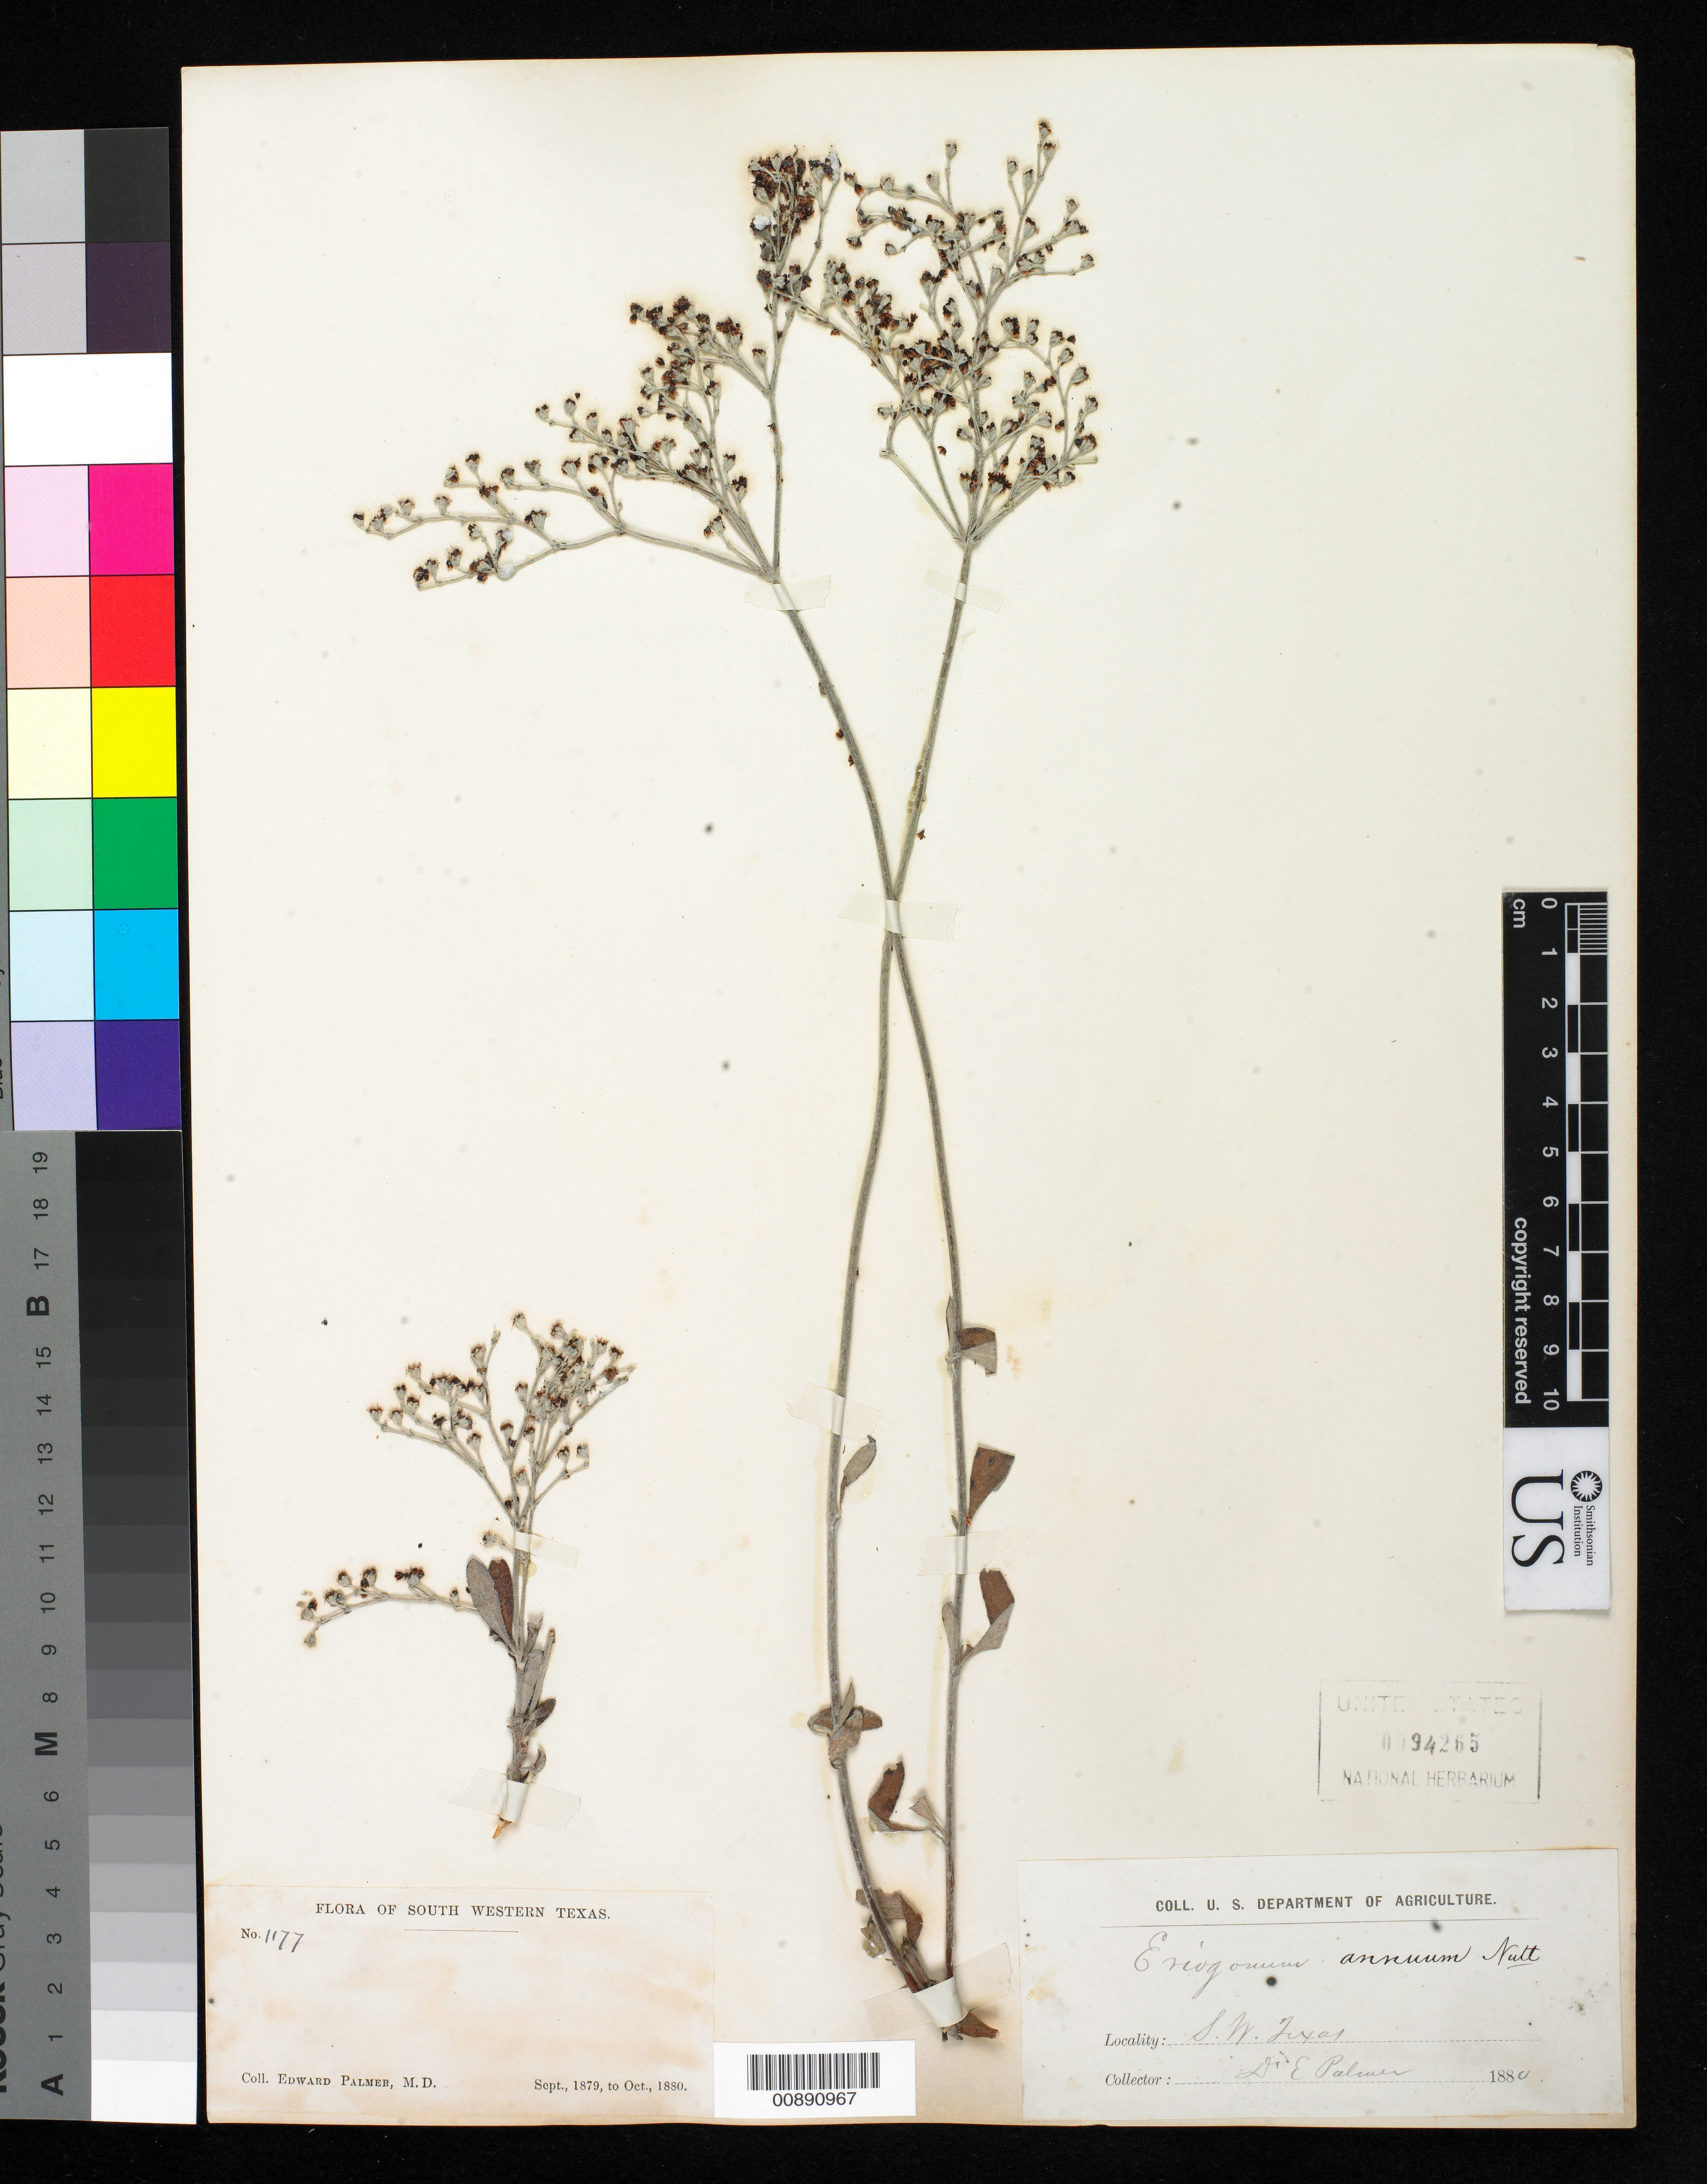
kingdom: Plantae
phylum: Tracheophyta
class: Magnoliopsida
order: Caryophyllales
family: Polygonaceae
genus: Eriogonum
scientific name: Eriogonum annuum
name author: Nutt.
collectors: E. Palmer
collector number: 1177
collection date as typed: Sep 1879 to -- Oct 1880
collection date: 1879-09/1880-10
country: United States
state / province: Texas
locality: SW Texas.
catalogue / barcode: US 94265